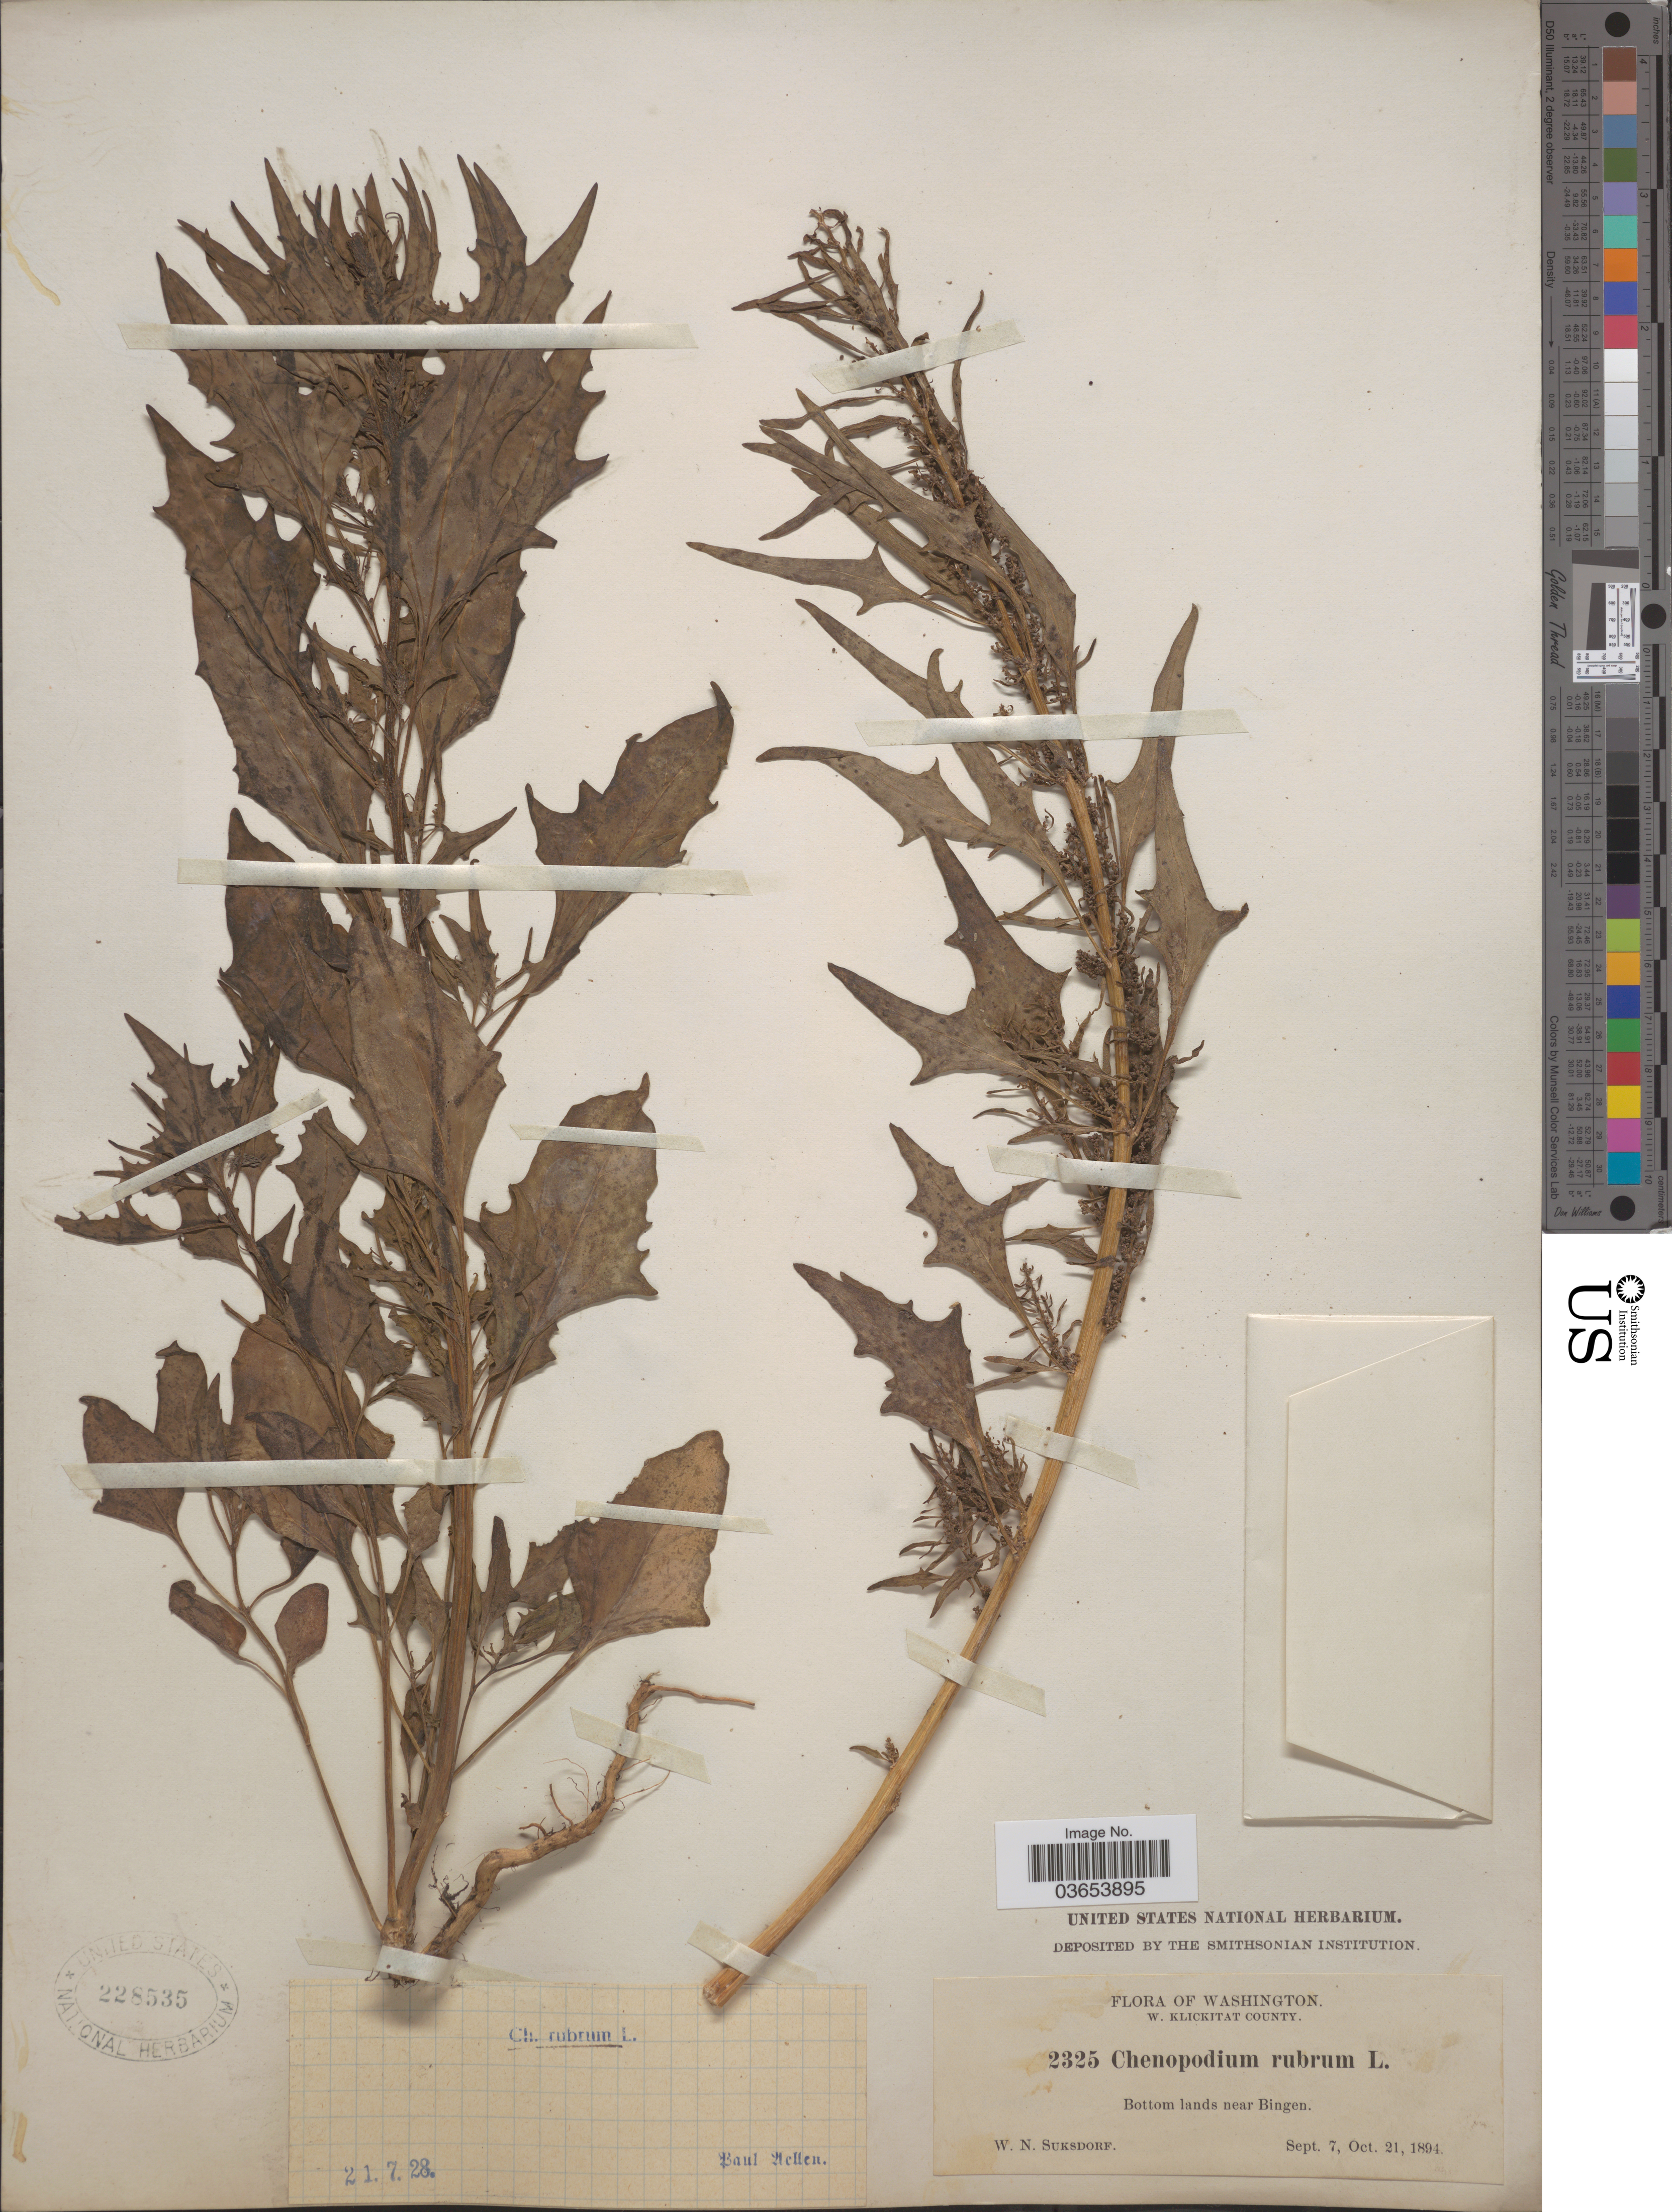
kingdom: Plantae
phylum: Tracheophyta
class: Magnoliopsida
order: Caryophyllales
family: Amaranthaceae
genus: Chenopodium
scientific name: Chenopodium rubrum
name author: L.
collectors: W. N. Suksdorf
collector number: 2325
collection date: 1894-09-07/1894-10-21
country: United States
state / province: Washington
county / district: Klickitat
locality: W. Klickitat County. Bottom lands near Bingen.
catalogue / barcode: US 228535